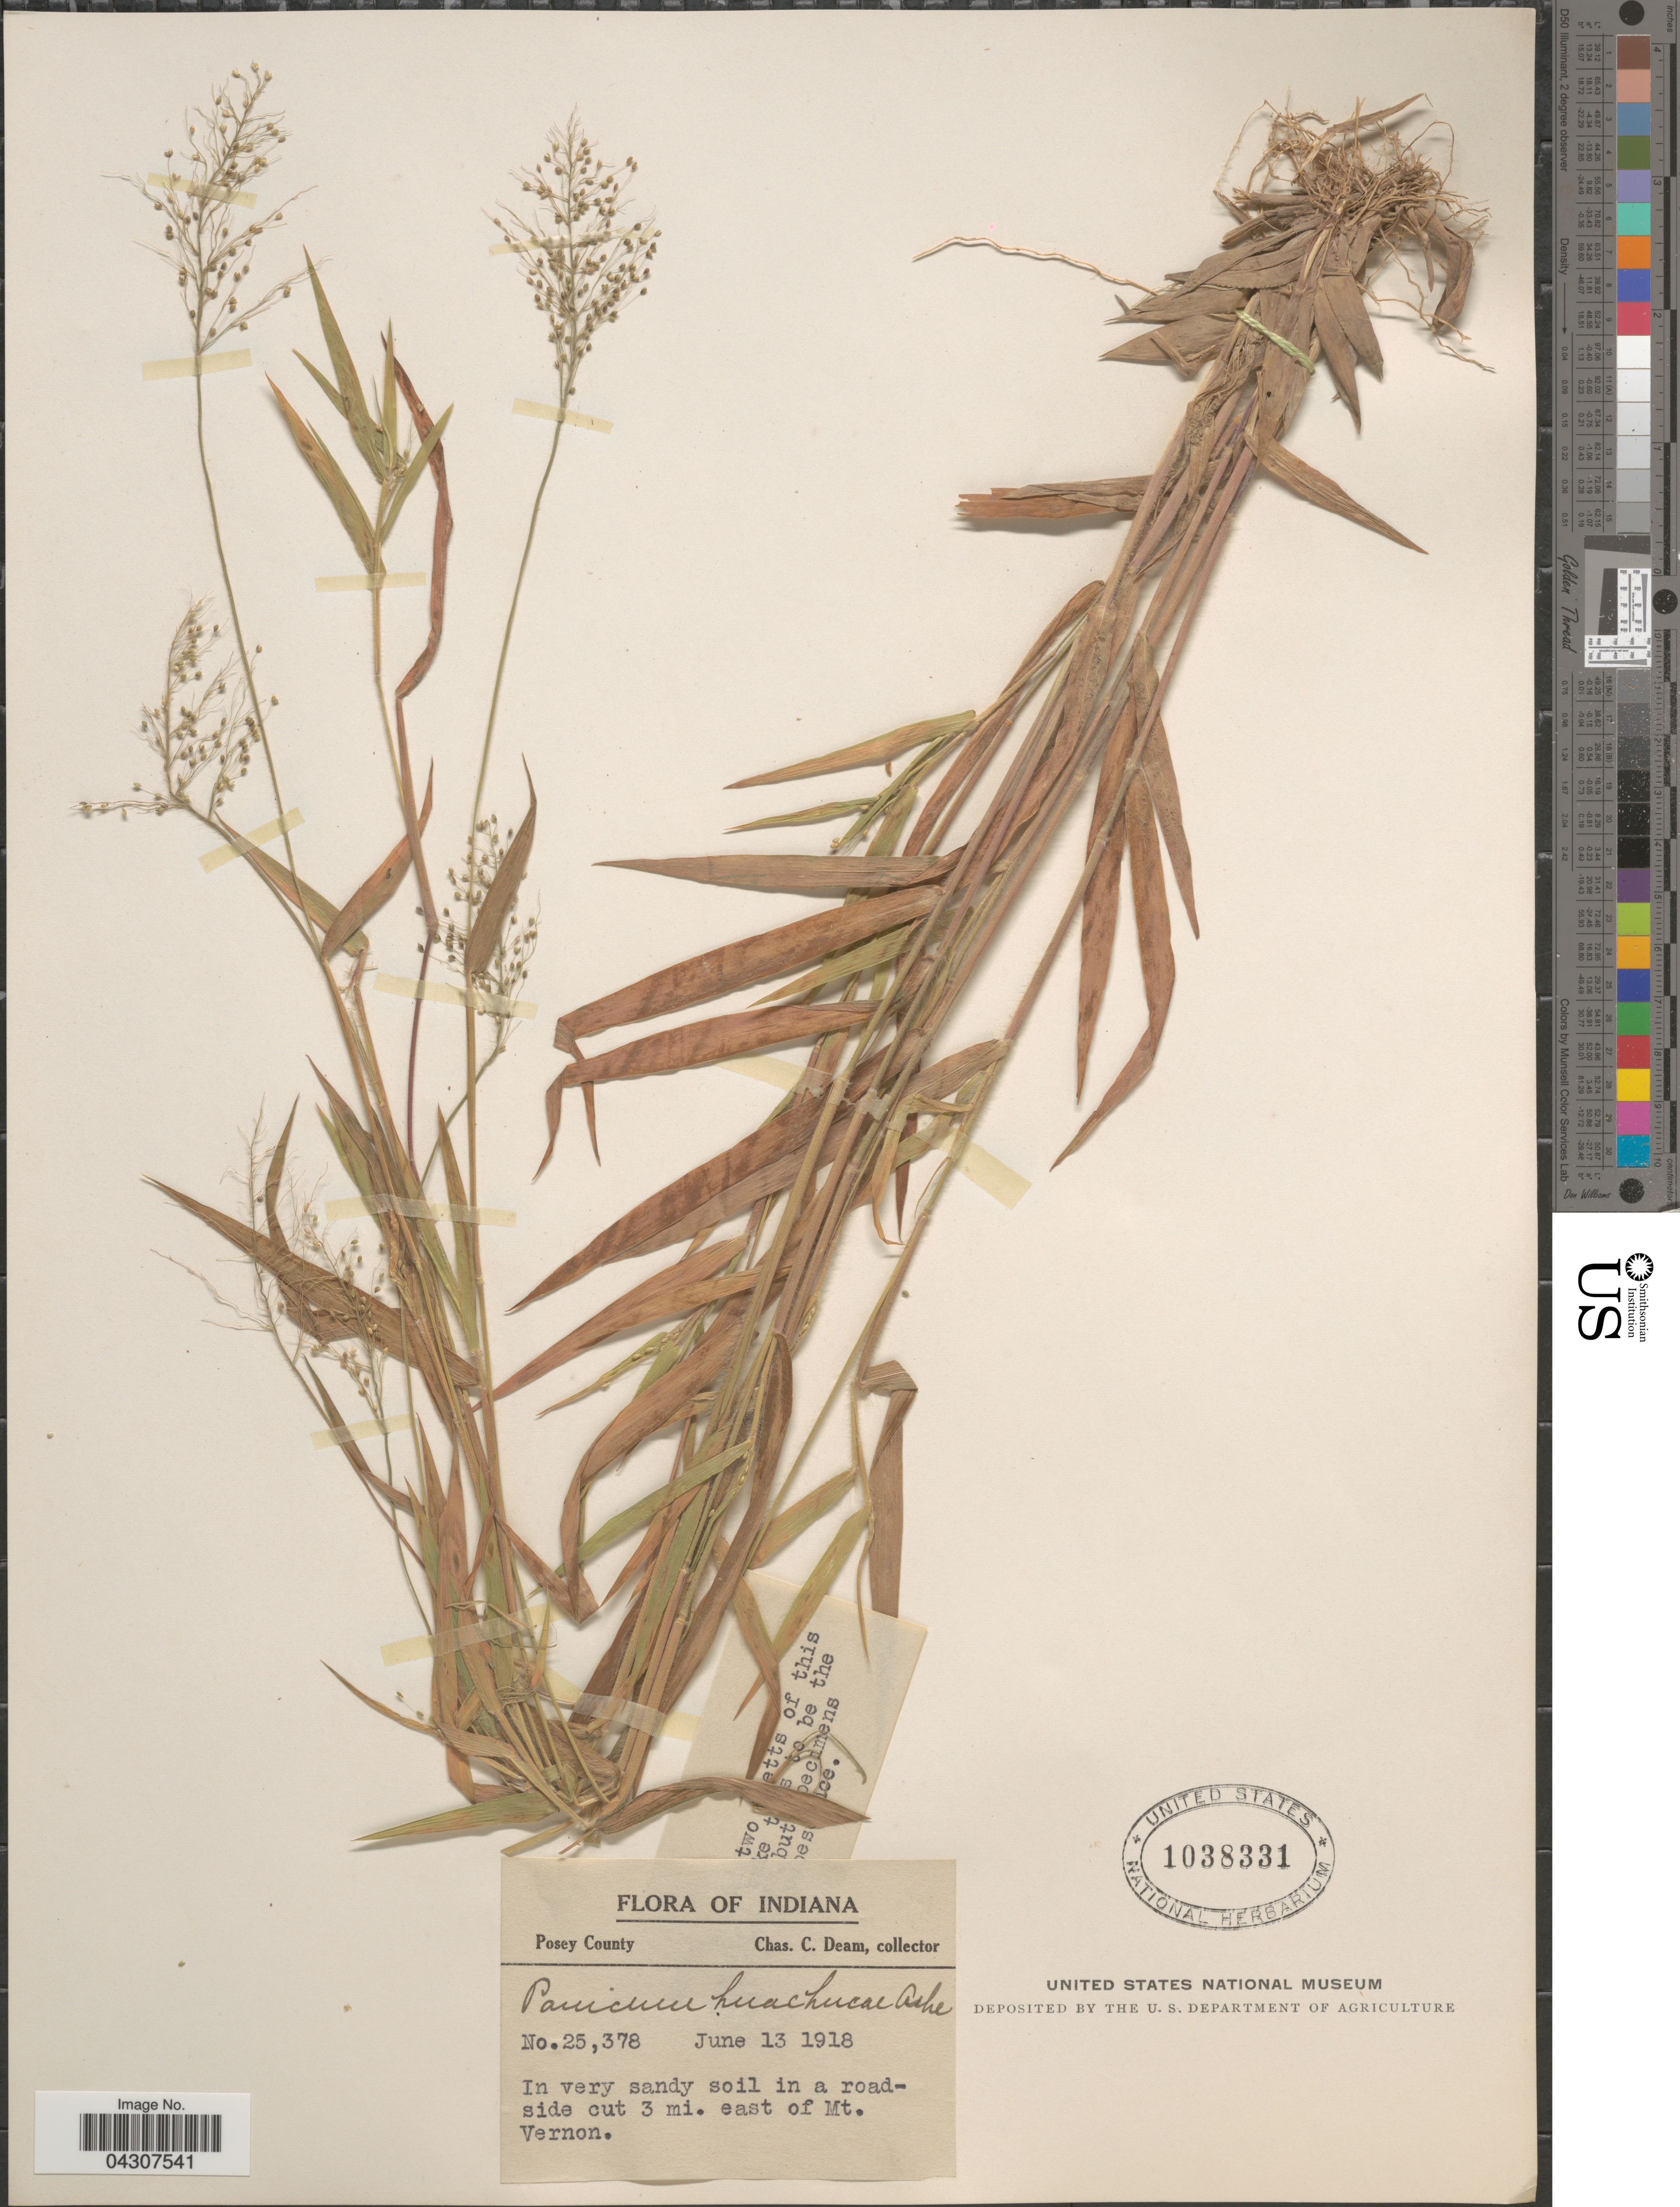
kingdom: Plantae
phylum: Tracheophyta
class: Liliopsida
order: Poales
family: Poaceae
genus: Dichanthelium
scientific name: Dichanthelium acuminatum var. acuminatum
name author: (Sw.) Gould & C.A. Clark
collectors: C. C. Deam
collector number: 25378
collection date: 1918-06-13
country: United States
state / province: Indiana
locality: Posey County. In very sandy soil in a roadside cut 3 mi. east of Mt. Vernon.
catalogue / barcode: US 1038331